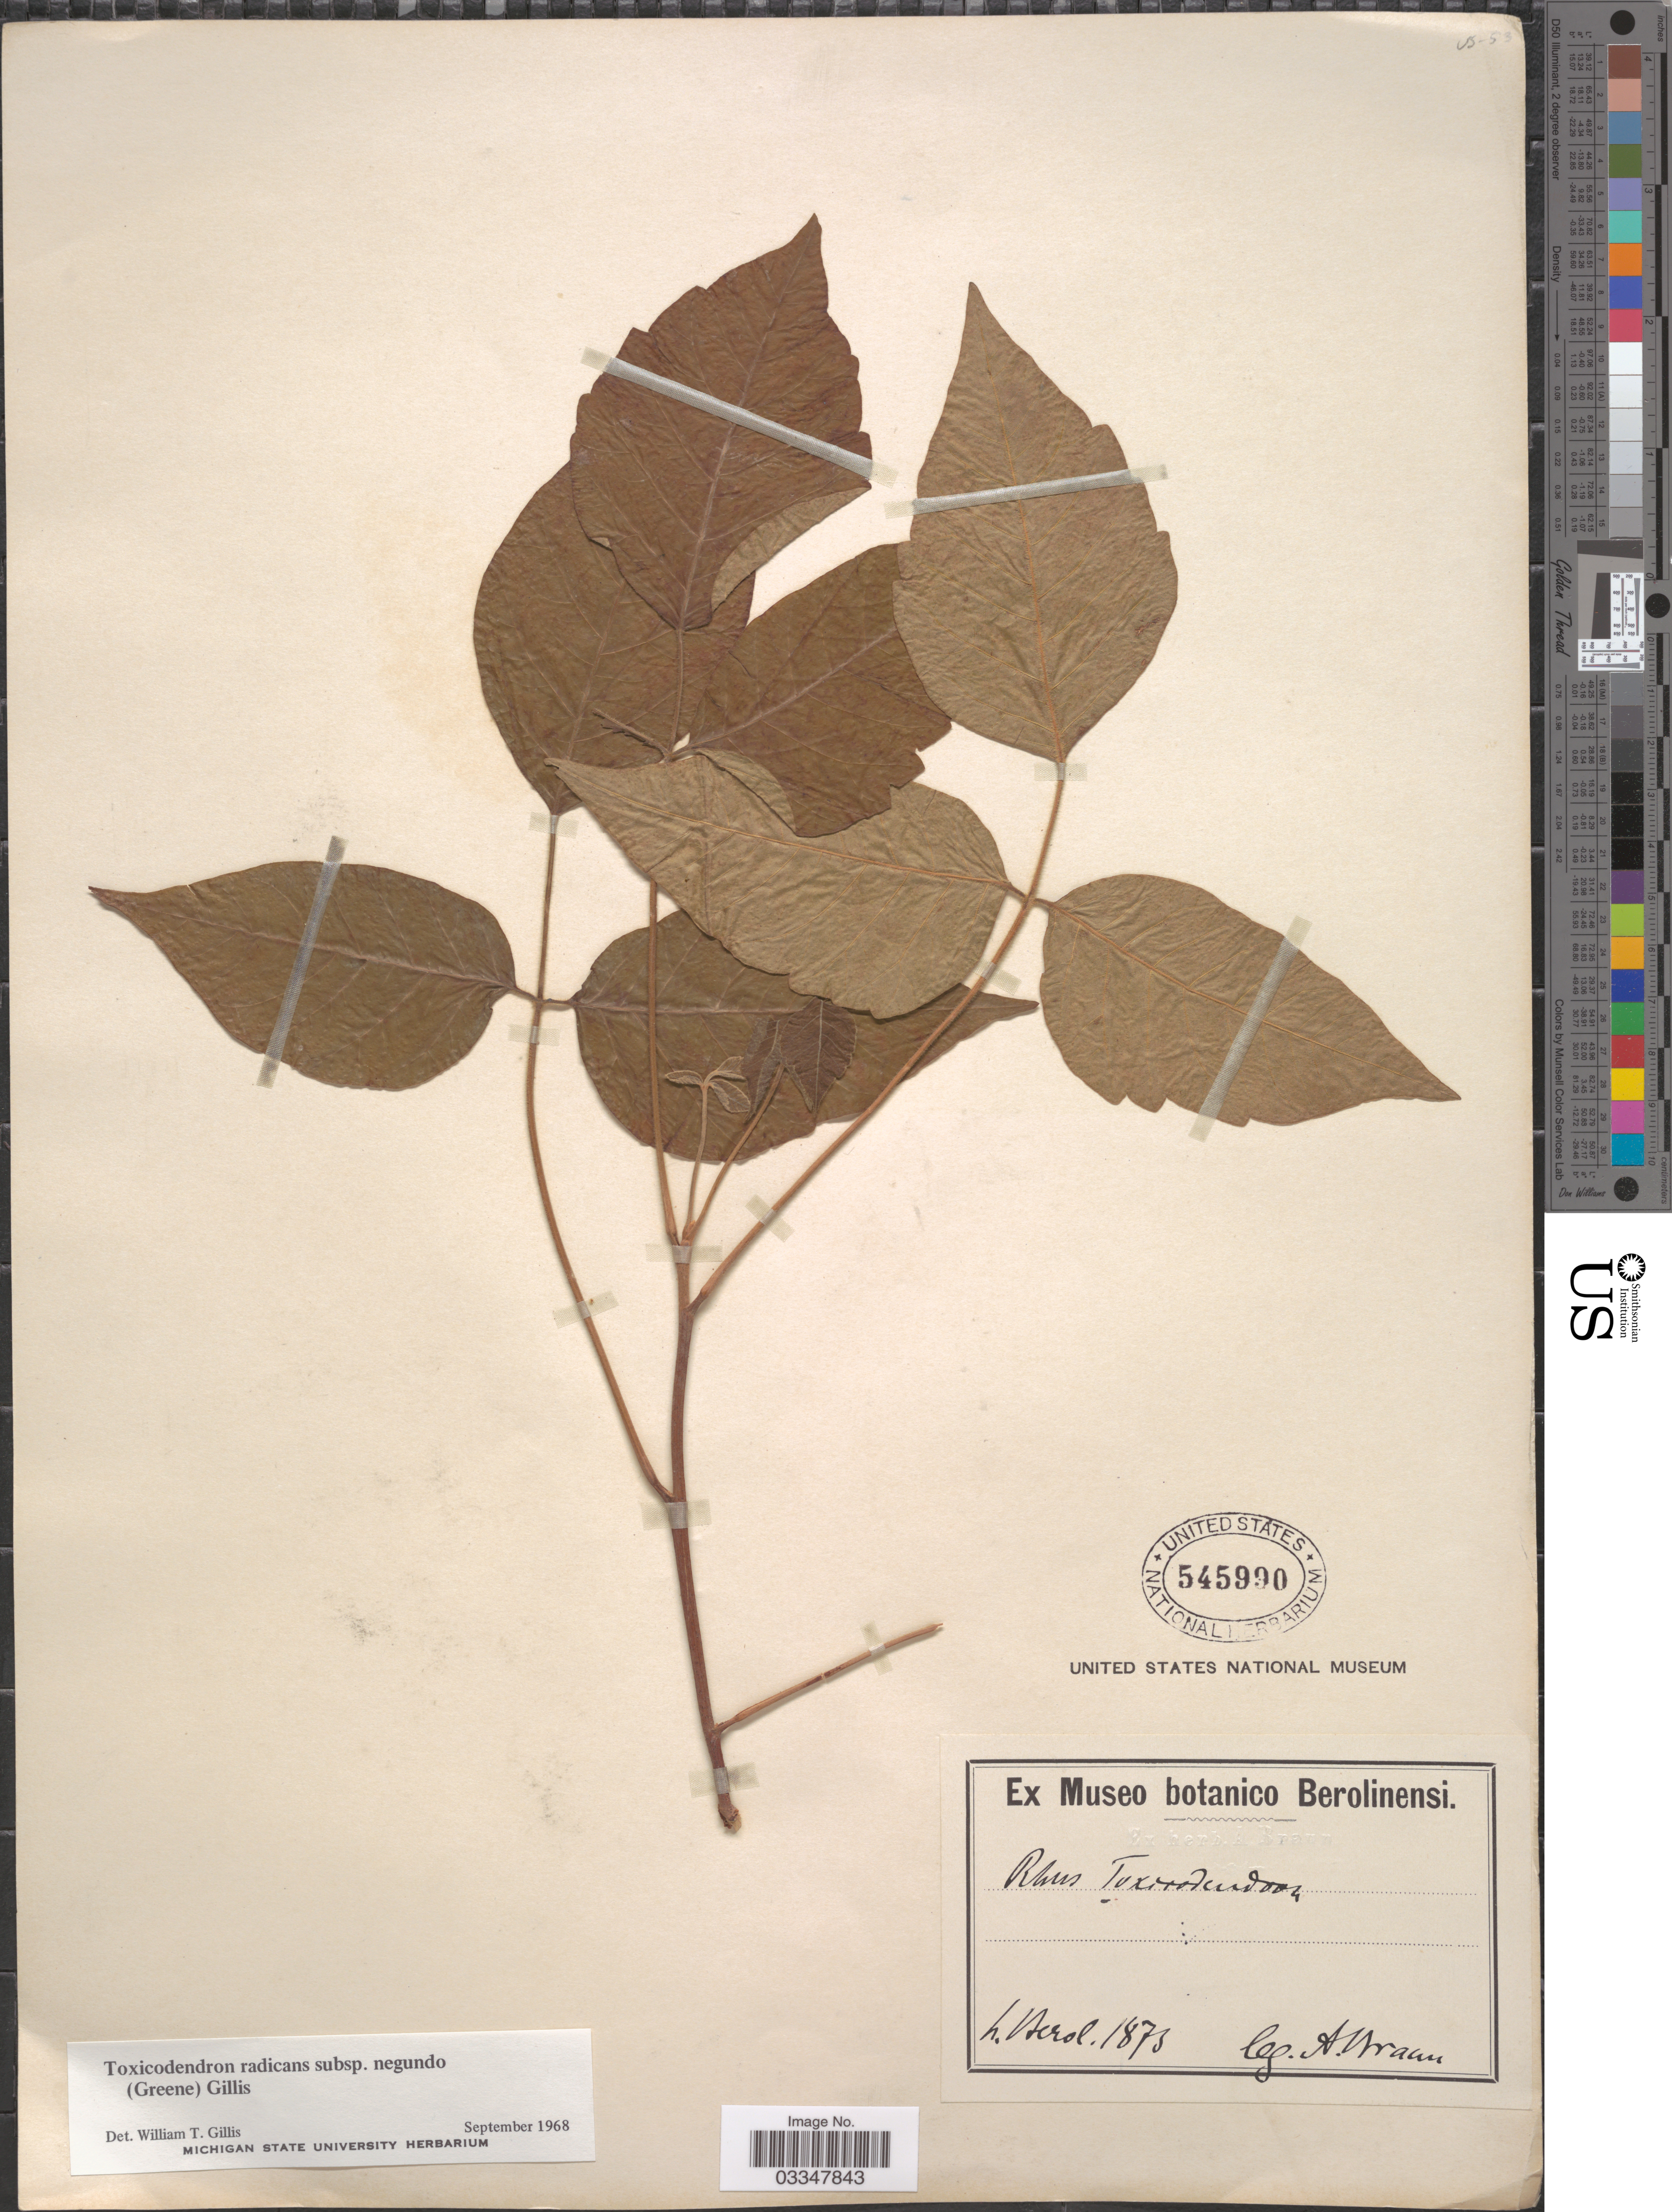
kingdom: Plantae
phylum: Tracheophyta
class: Magnoliopsida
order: Sapindales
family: Anacardiaceae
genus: Toxicodendron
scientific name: Toxicodendron radicans subsp. negundo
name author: (Greene) Gillis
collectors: A. Braun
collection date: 1873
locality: H. Berol.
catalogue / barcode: US 545990